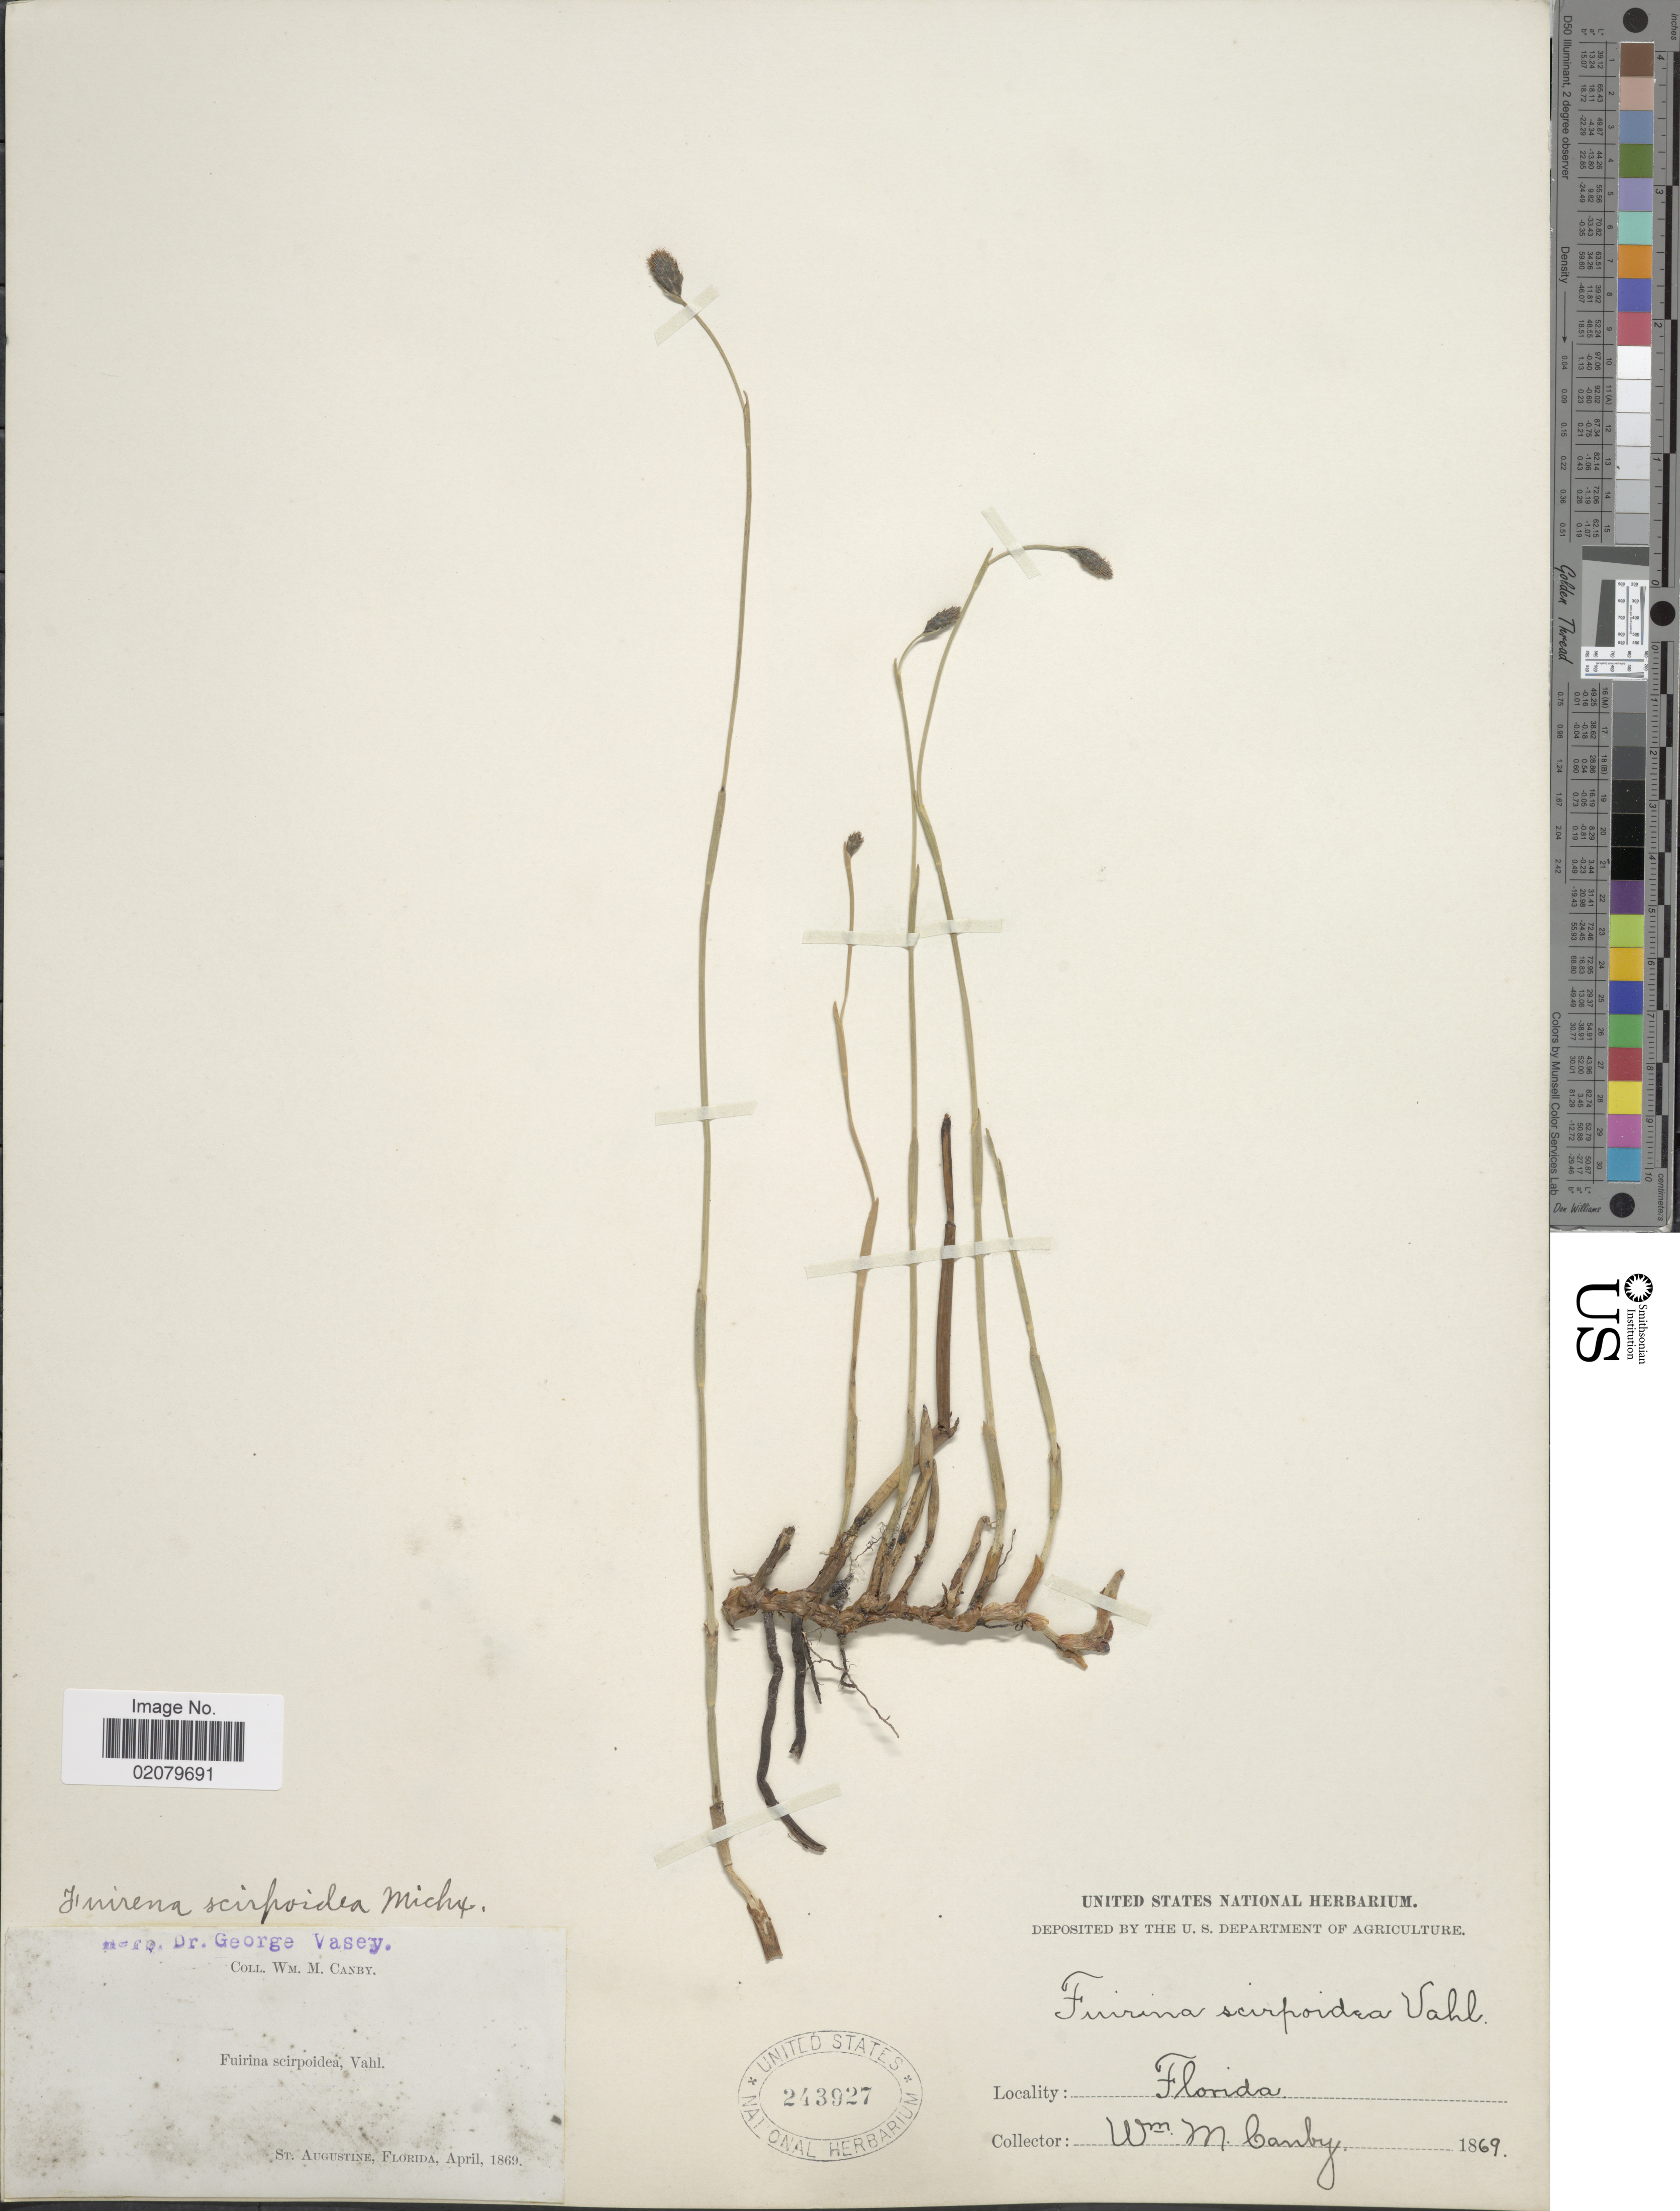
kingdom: Plantae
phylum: Tracheophyta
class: Liliopsida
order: Poales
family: Cyperaceae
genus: Fuirena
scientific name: Fuirena scirpoidea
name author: Michx.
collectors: W. M. Canby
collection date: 1869-04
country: United States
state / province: Florida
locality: St. Augustine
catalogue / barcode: US 243927